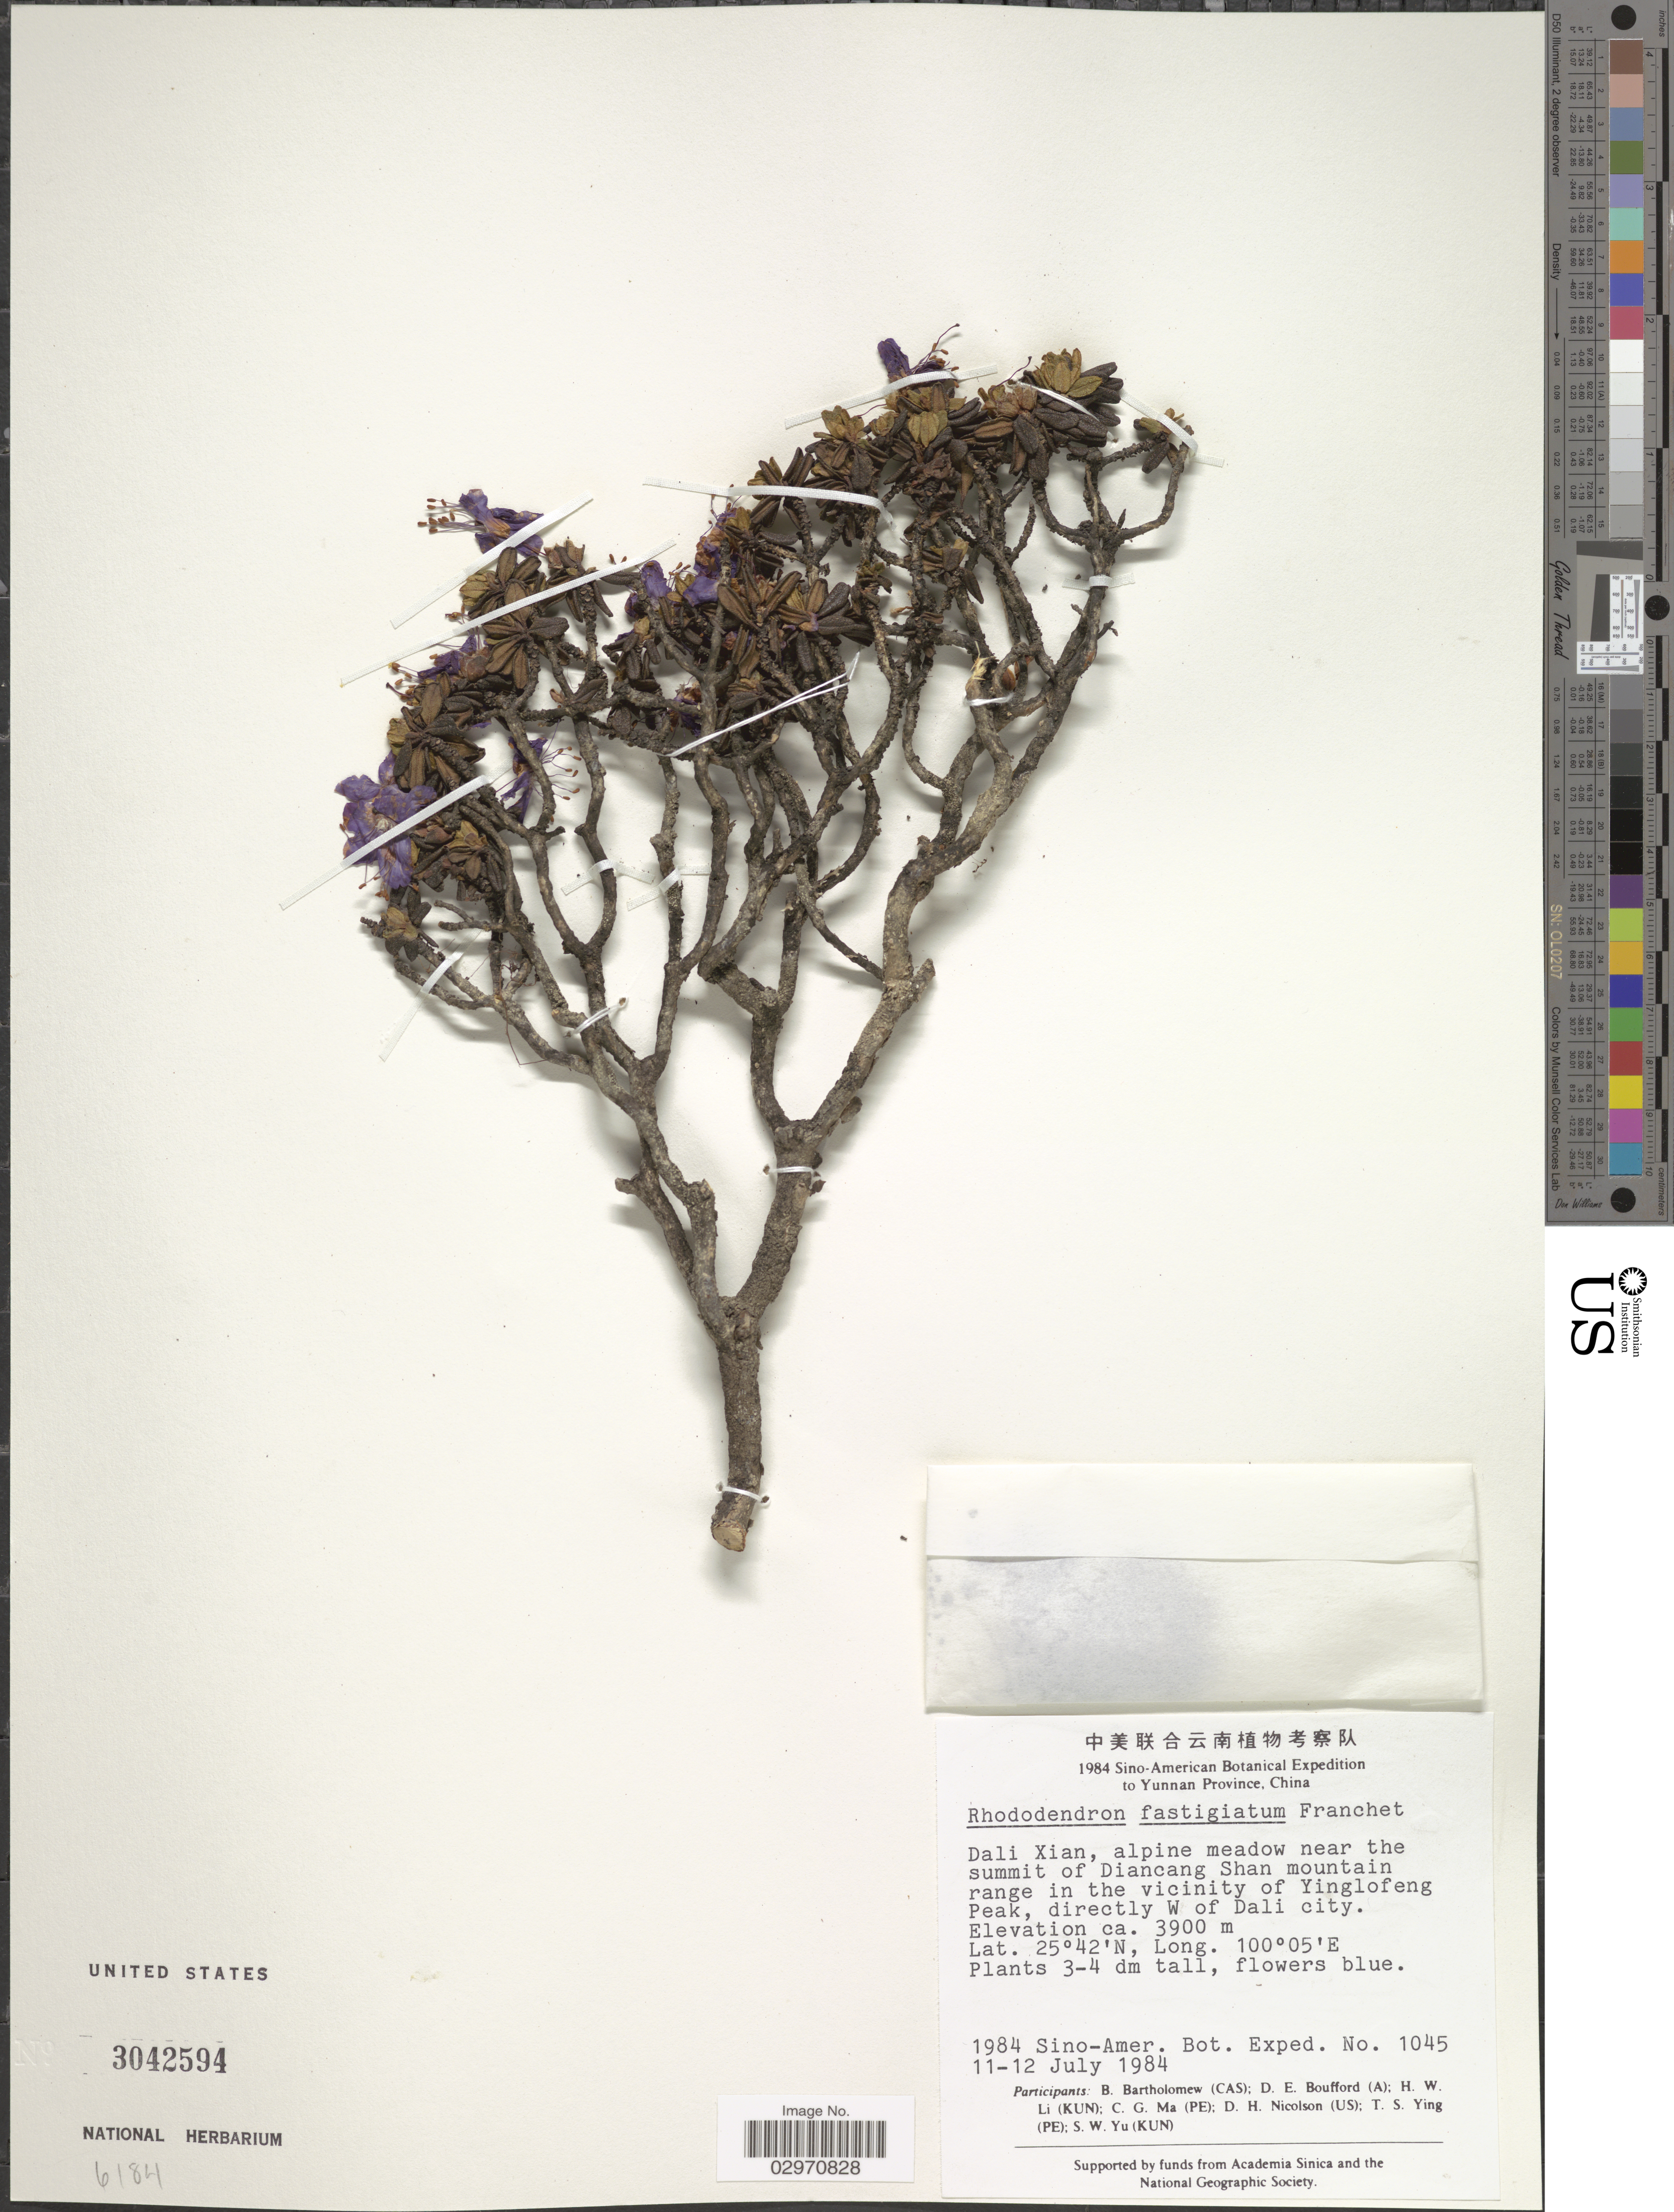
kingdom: Plantae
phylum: Tracheophyta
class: Magnoliopsida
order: Ericales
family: Ericaceae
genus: Rhododendron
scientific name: Rhododendron fastigiatum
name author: Franch.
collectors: Sino-Amer. Bot. Exped. 1984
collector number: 1045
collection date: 1984-07-11/1984-07-12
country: China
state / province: Yunnan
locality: Dali Xian, alpine meadow near the summit of Diancang Shan mountain range in the vicinity of Yinglofeng Peak, directly W of Dali city.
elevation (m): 3900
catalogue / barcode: US 3042594